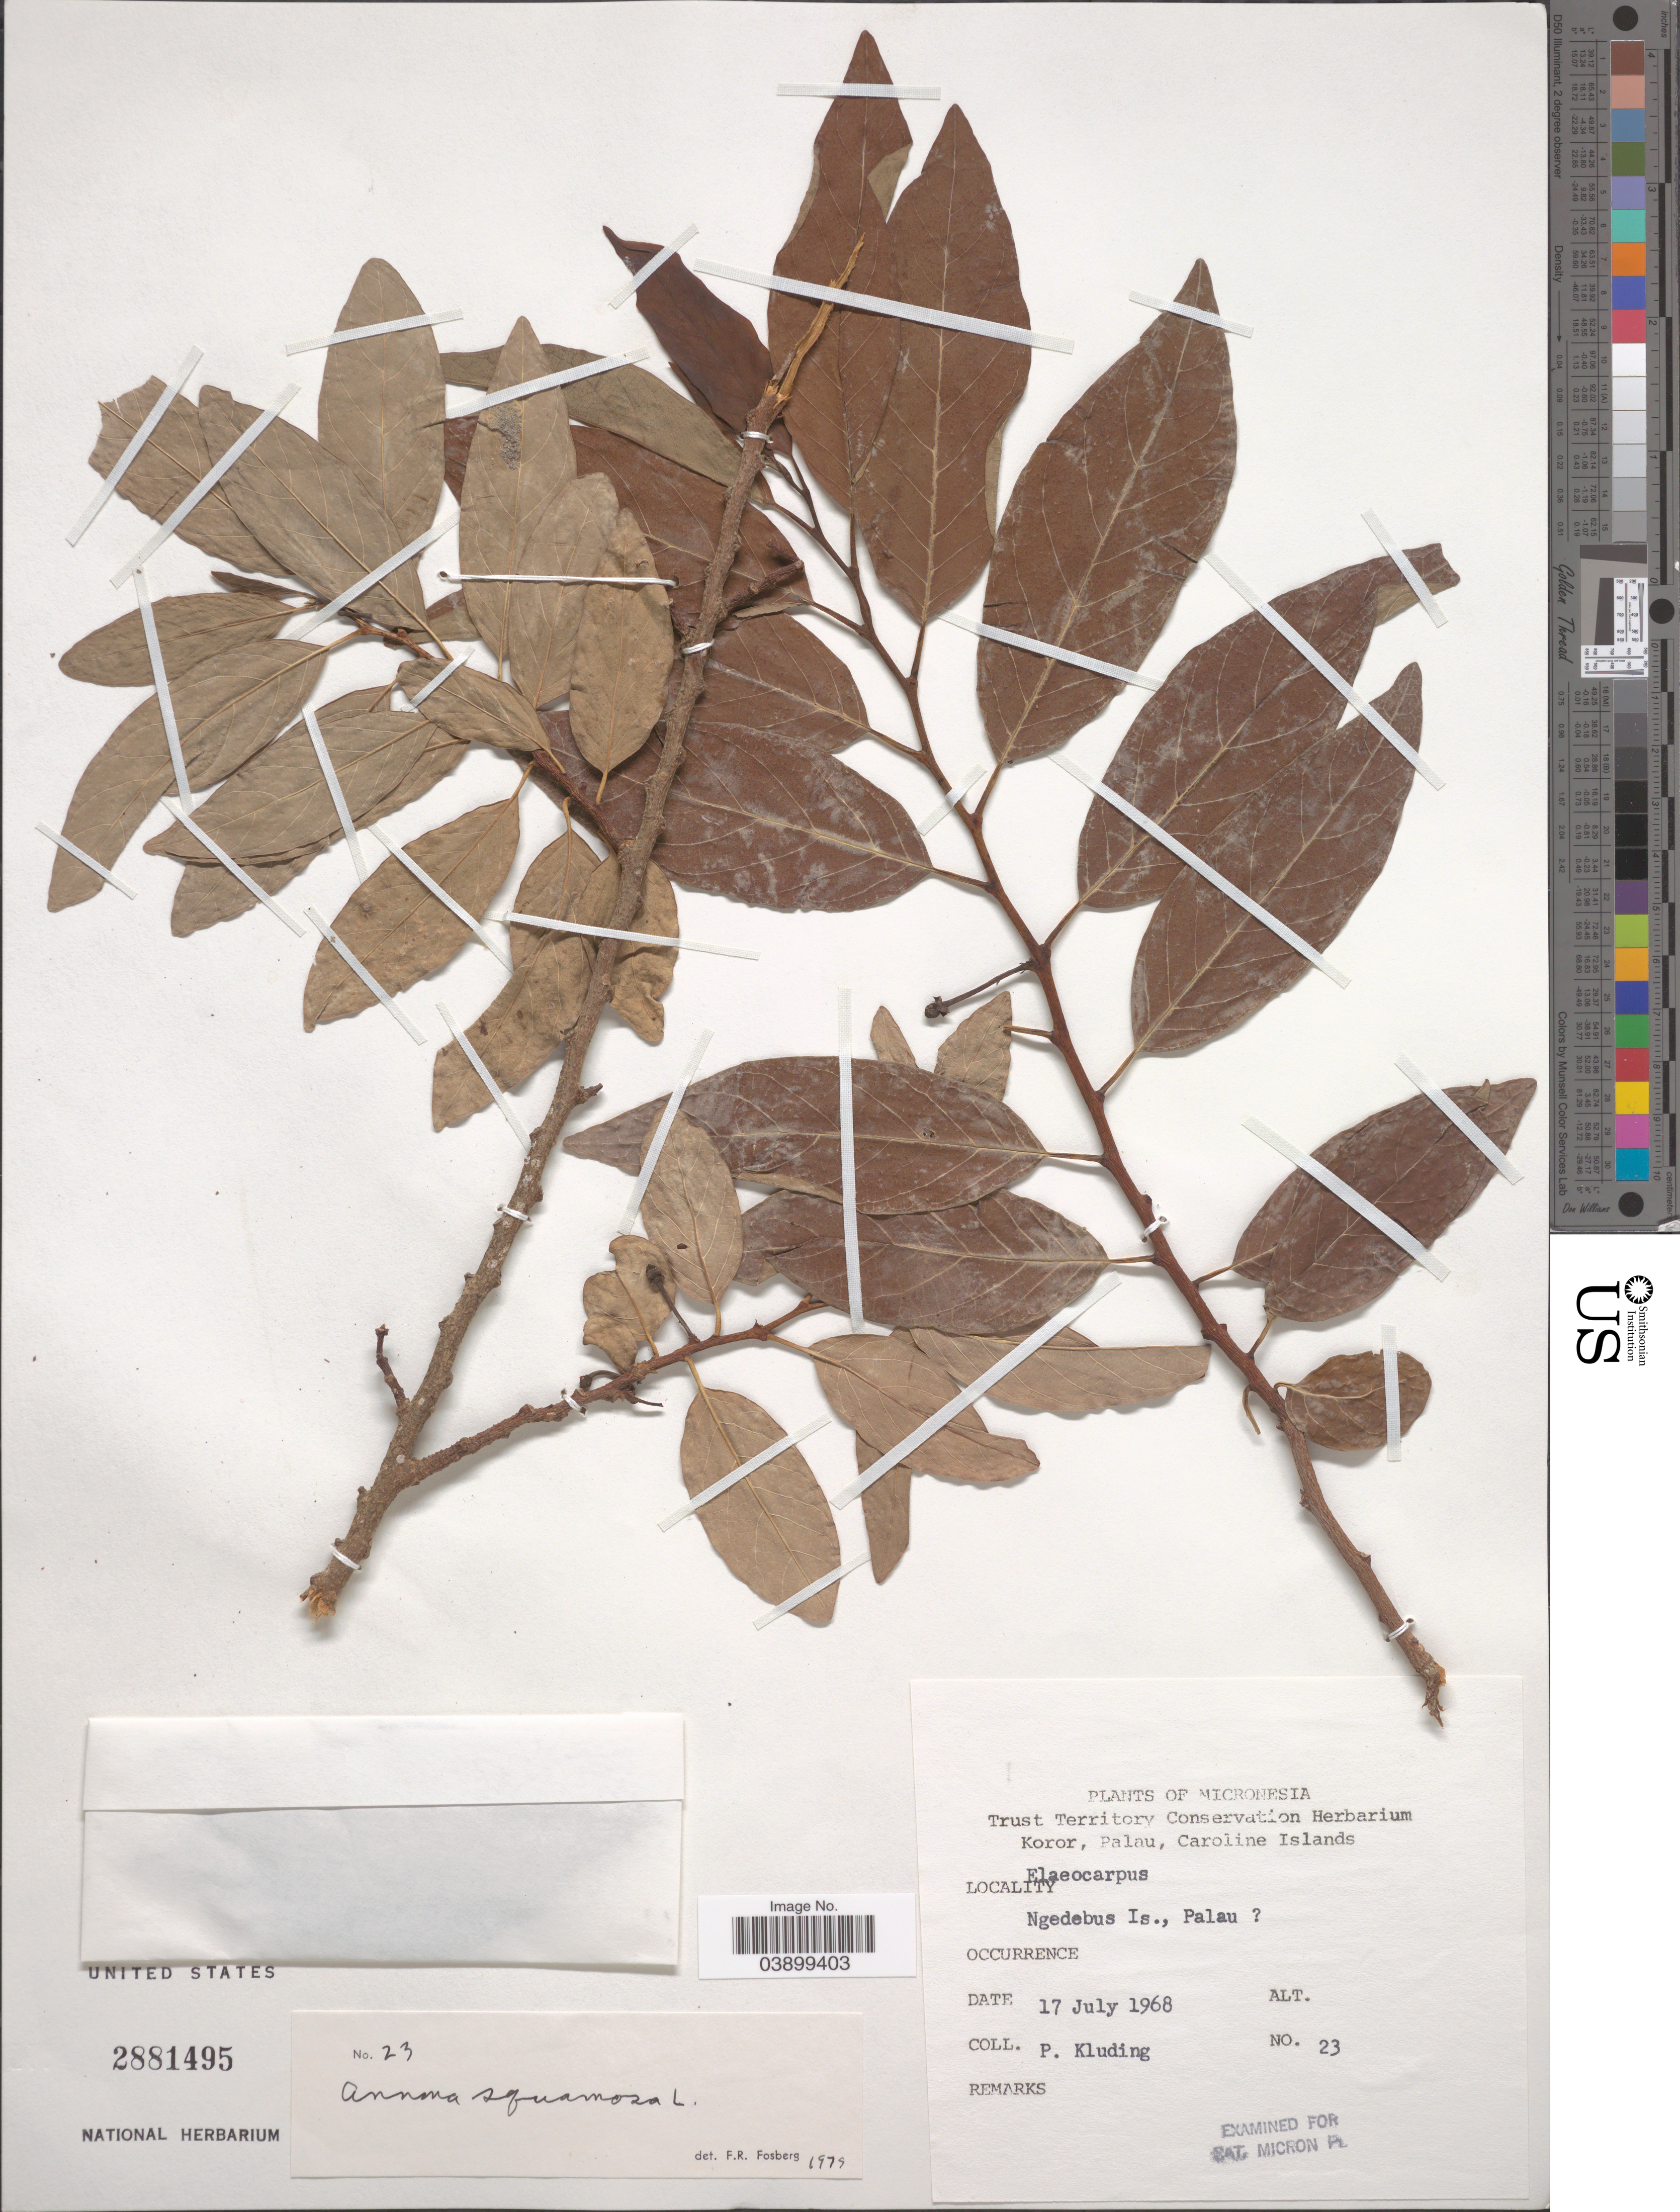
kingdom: Plantae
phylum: Tracheophyta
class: Magnoliopsida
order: Magnoliales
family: Annonaceae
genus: Annona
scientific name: Annona squamosa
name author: L.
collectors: P. Kluding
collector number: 23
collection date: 1968-07-17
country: Palau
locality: Micronesia. Ngedebus Is., Palau.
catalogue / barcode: US 2881495